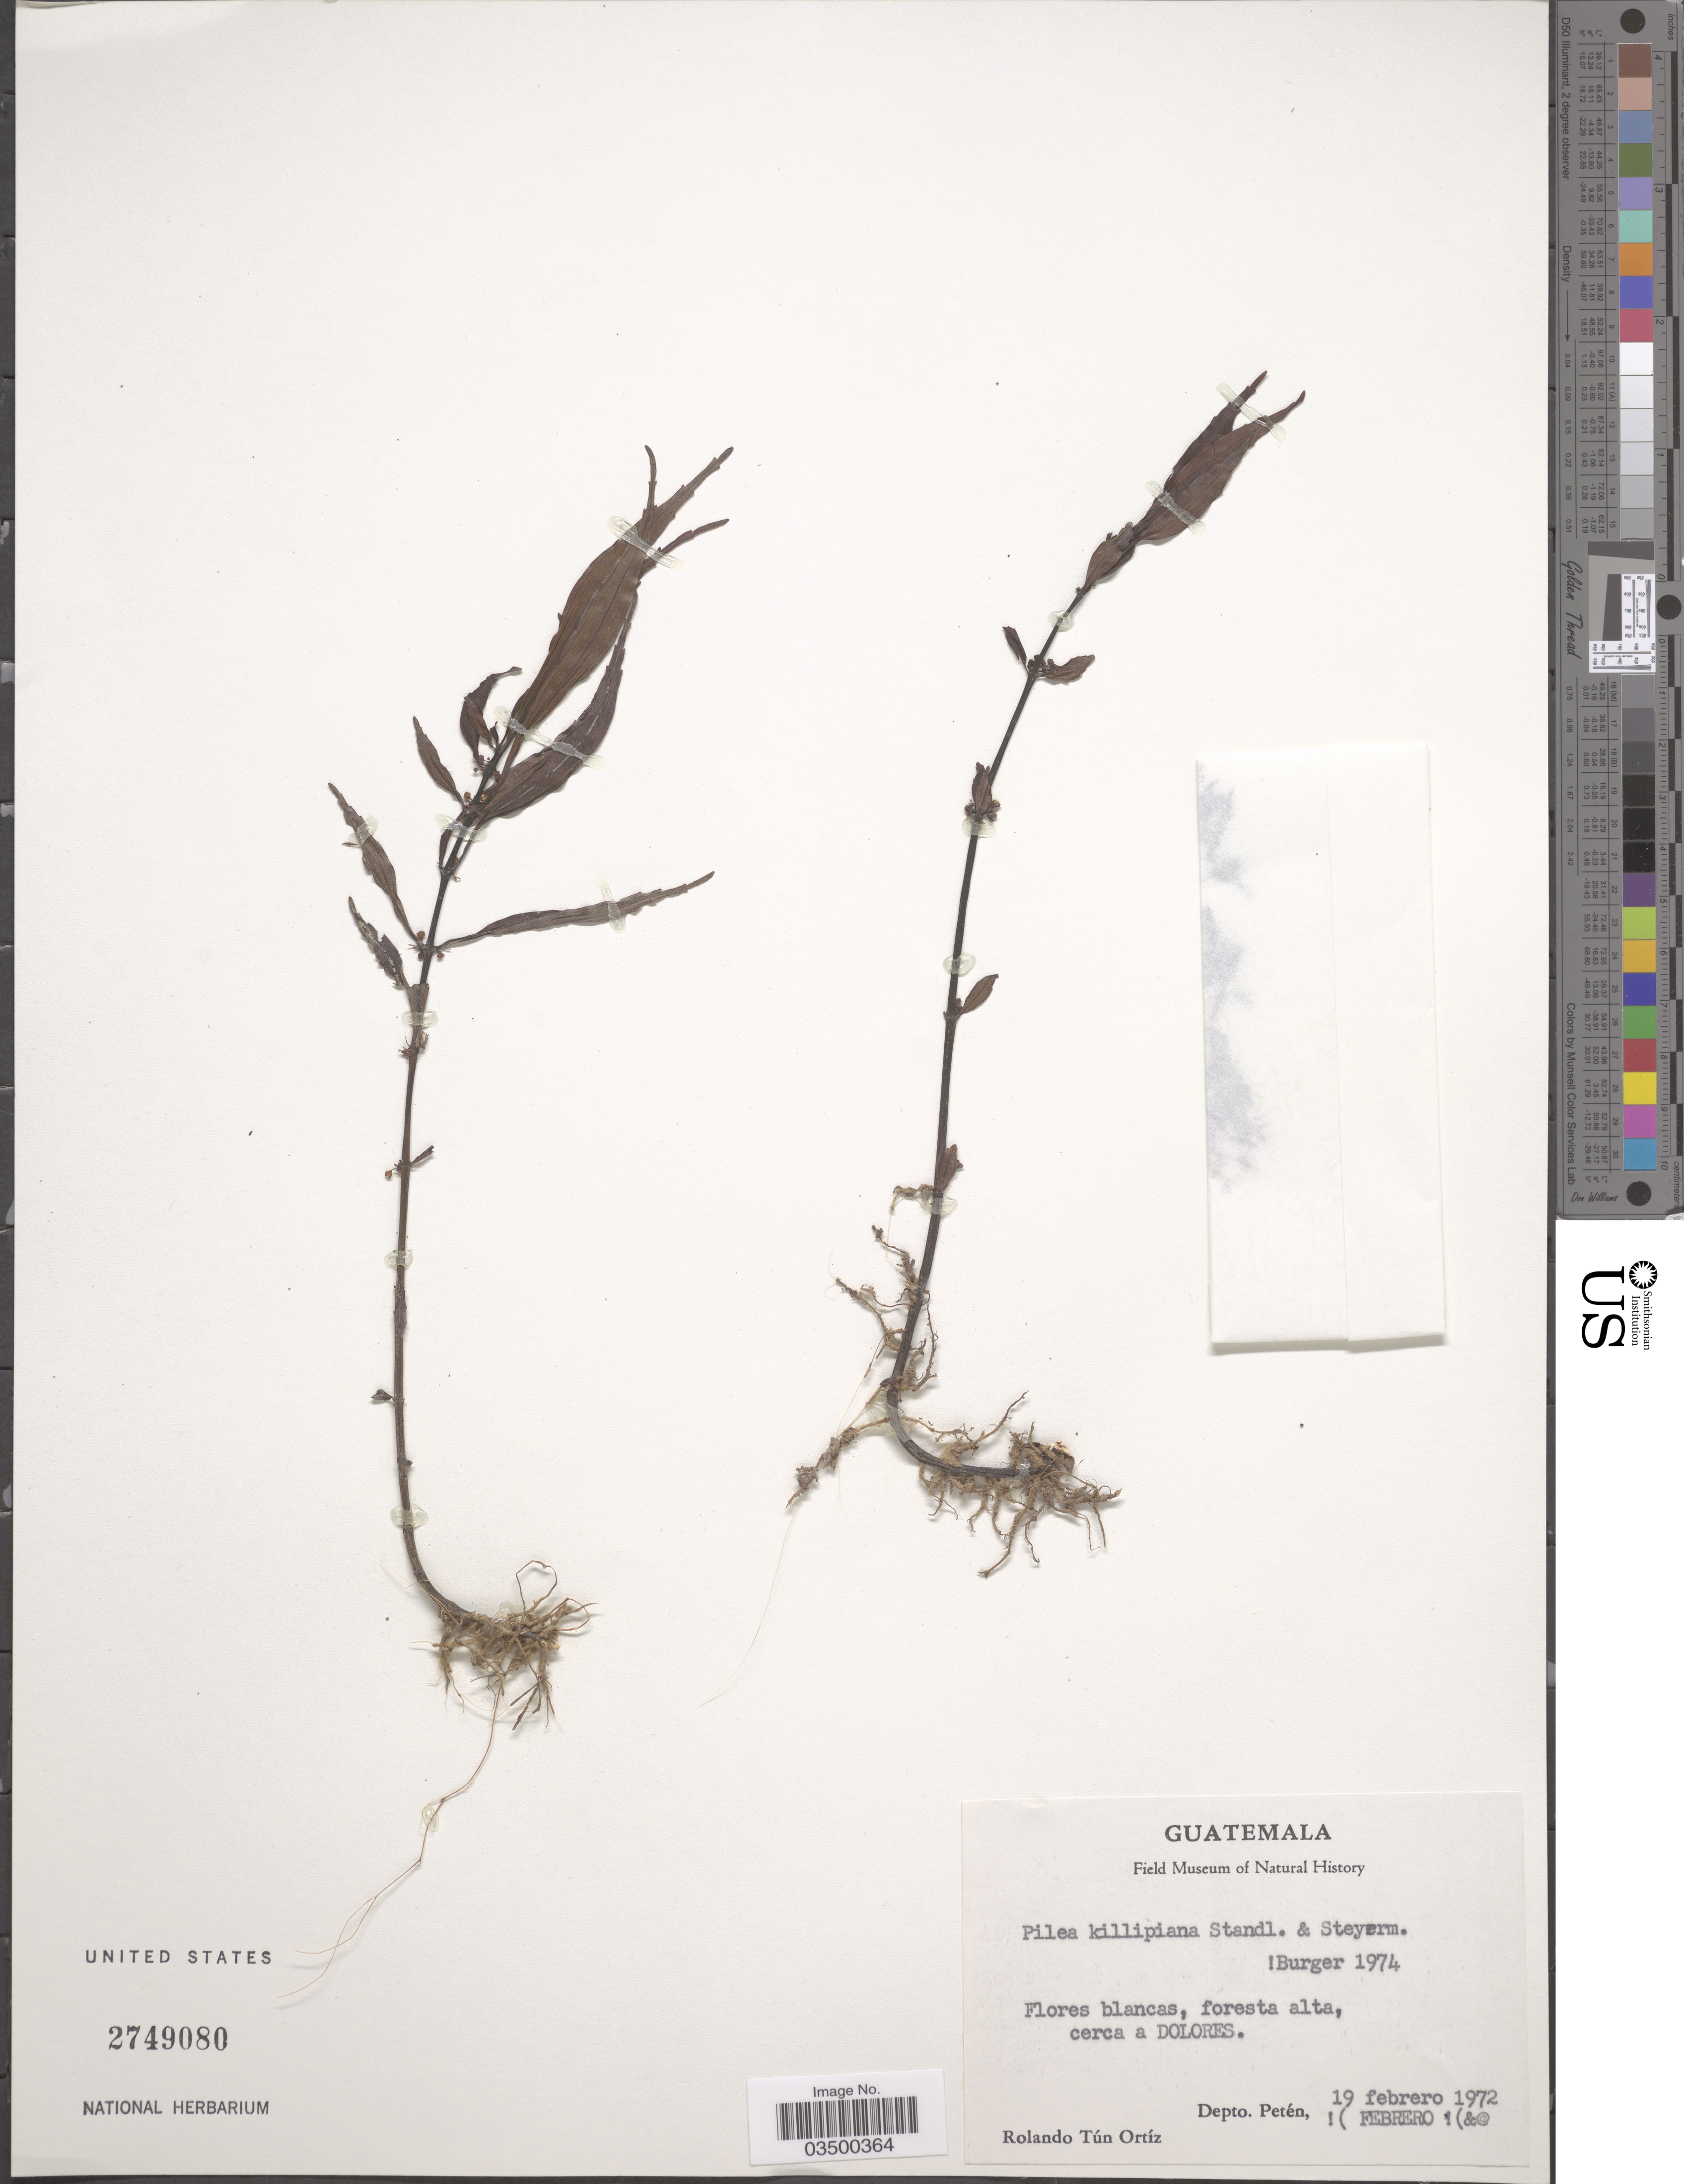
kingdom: Plantae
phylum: Tracheophyta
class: Magnoliopsida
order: Rosales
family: Urticaceae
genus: Pilea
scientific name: Pilea killipiana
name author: Standl. & Steyerm.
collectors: R. T. Ortíz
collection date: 1972-02-19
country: Guatemala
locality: Foresta alta, cerca a Dolores.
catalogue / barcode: US 2749080